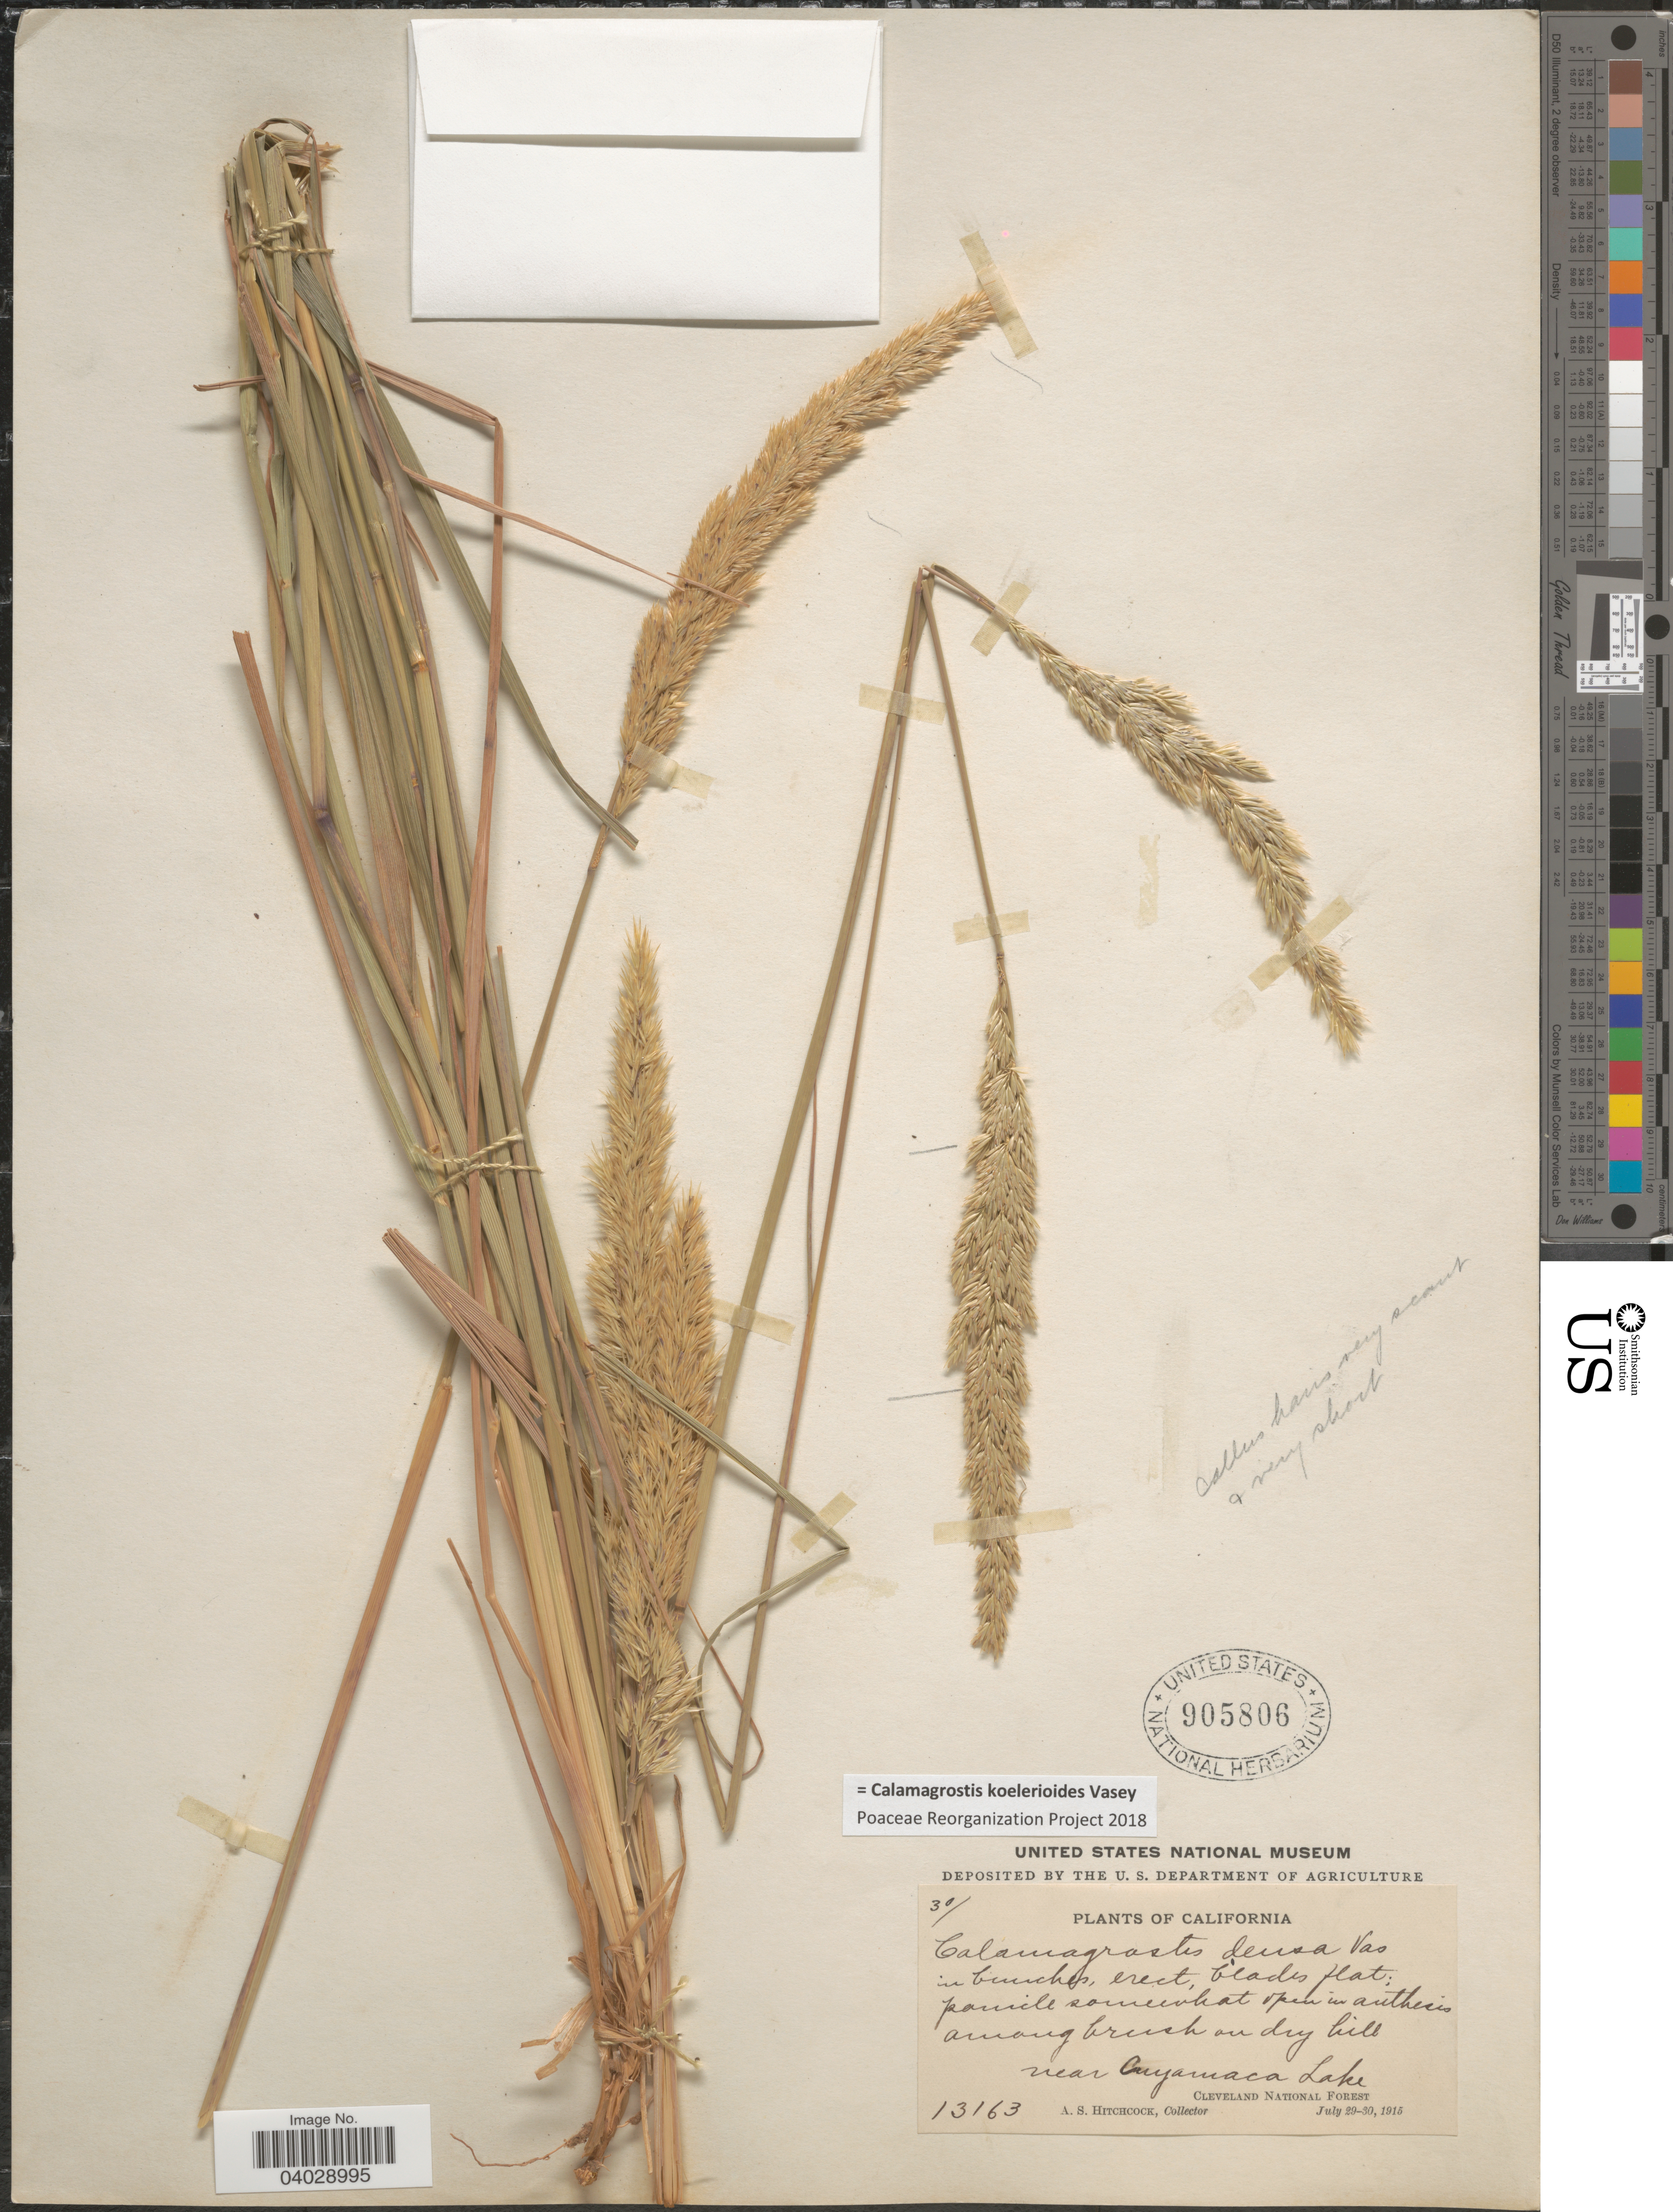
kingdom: Plantae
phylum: Tracheophyta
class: Liliopsida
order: Poales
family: Poaceae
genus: Calamagrostis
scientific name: Calamagrostis koelerioides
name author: Vasey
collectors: A. S. Hitchcock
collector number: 13163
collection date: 1915-07-29/1915-07-30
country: United States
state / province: California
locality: Near Cuyamaca Lake. Cleveland National Forest.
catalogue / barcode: US 905806